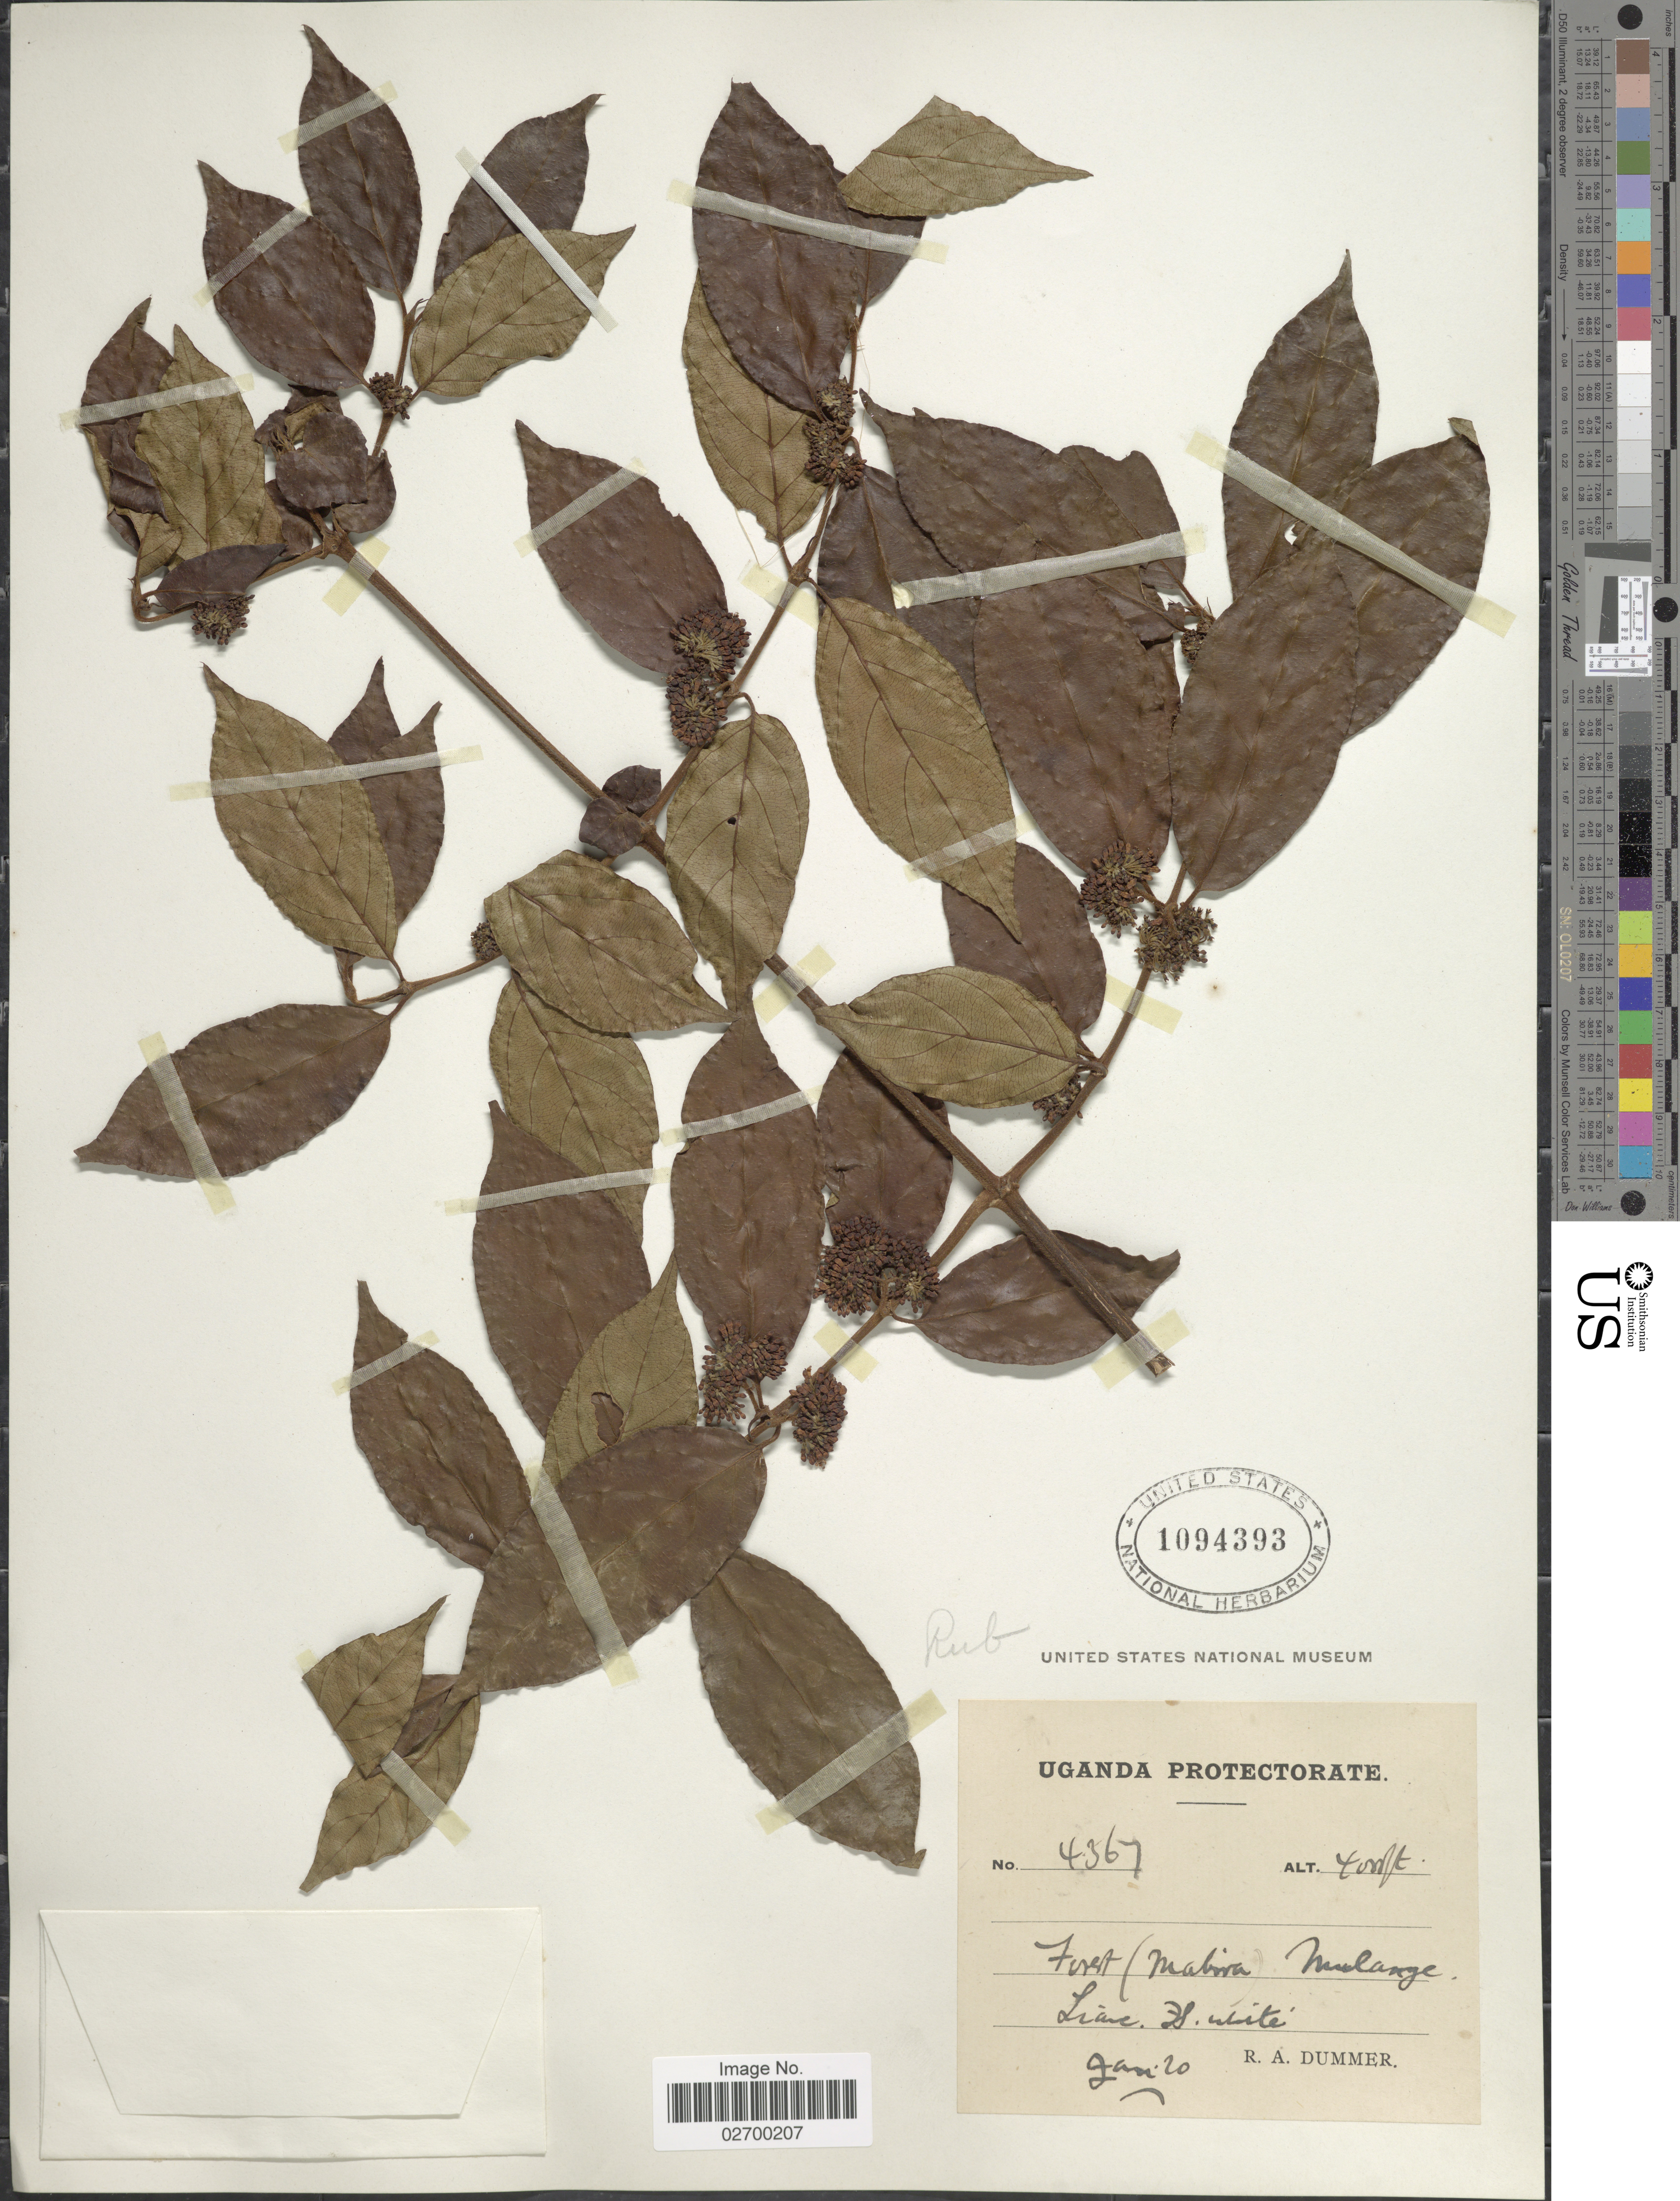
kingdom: Plantae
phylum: Tracheophyta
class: Magnoliopsida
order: Gentianales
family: Rubiaceae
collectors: R. A. Dümmer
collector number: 4367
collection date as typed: Transcribed d/m/y: /1/20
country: Uganda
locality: Forest Mulange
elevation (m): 1219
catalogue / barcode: US 1094393